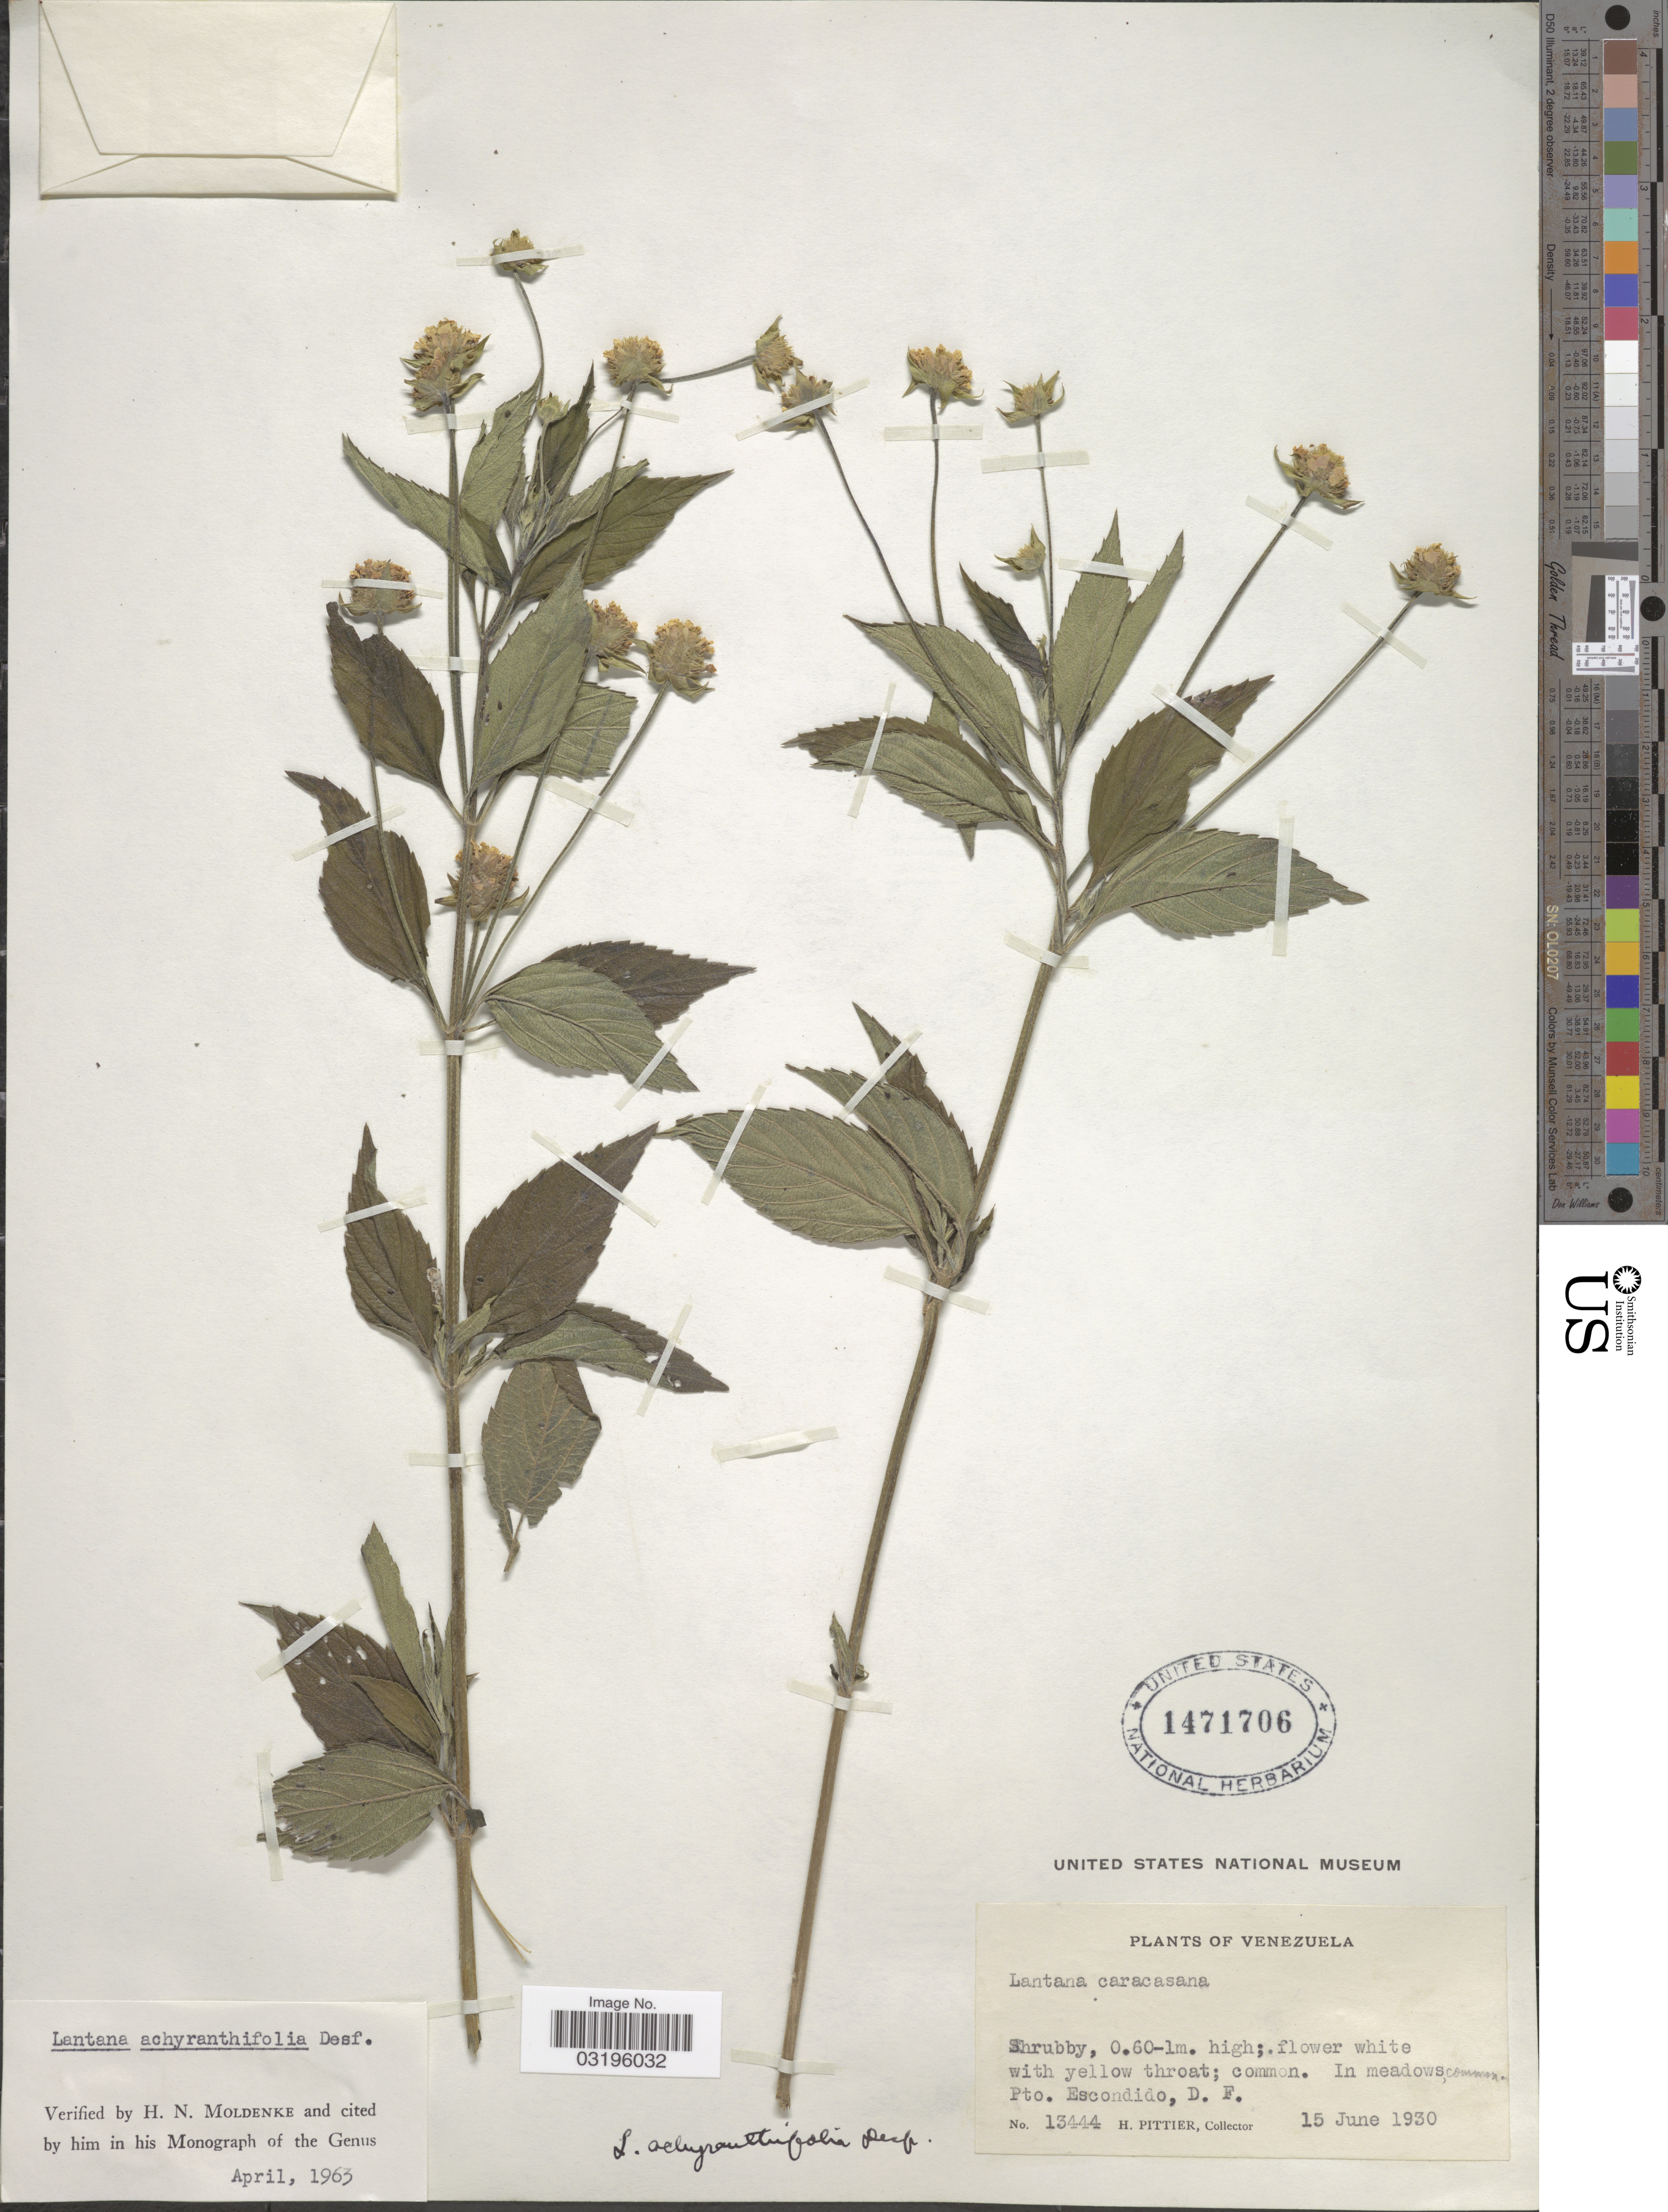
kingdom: Plantae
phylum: Tracheophyta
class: Magnoliopsida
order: Lamiales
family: Verbenaceae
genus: Lantana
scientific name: Lantana achyranthifolia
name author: Desf.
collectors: H. F. Pittier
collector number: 13444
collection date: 1930-06-15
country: Venezuela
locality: Pto. Escondido, D. F.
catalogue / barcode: US 1471706